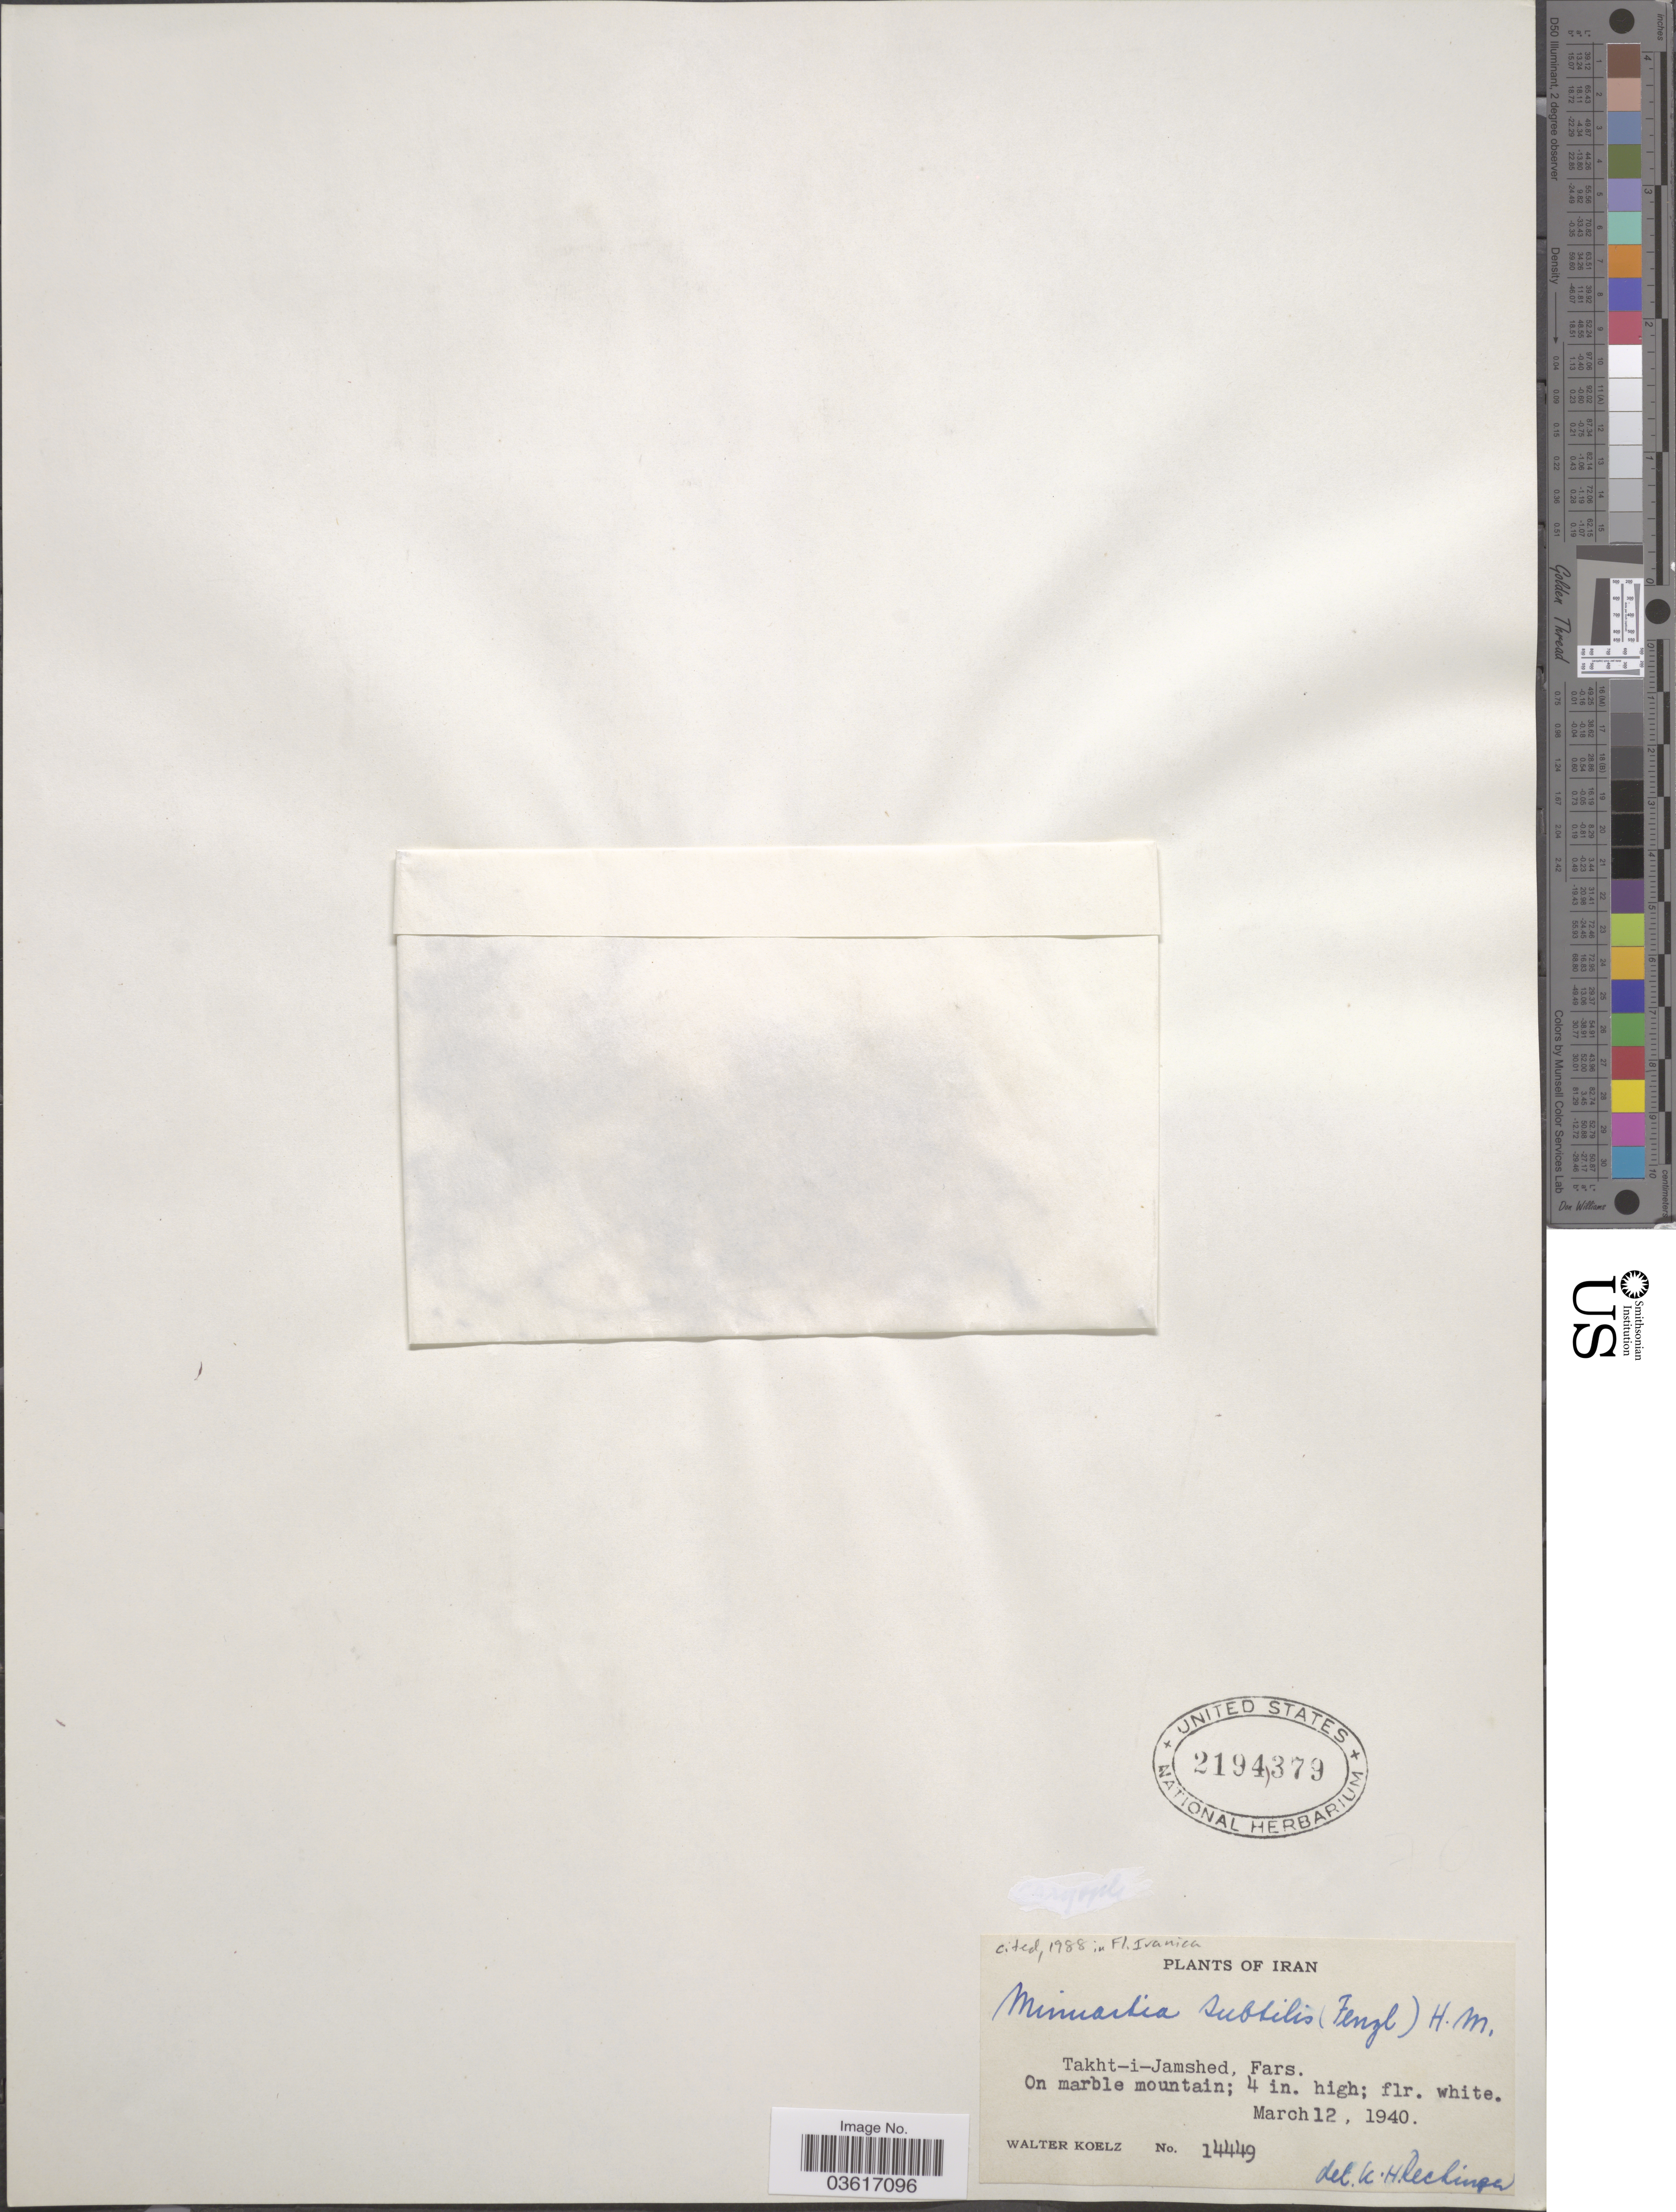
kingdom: Plantae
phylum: Tracheophyta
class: Magnoliopsida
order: Caryophyllales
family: Caryophyllaceae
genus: Minuartia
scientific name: Minuartia subtilis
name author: Hand.-Mazz.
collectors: W. N. Koelz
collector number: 14449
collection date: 1940-03-12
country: Iran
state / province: Fars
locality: Takht-i-Jamshed. On marble mountain.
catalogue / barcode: US 2194379